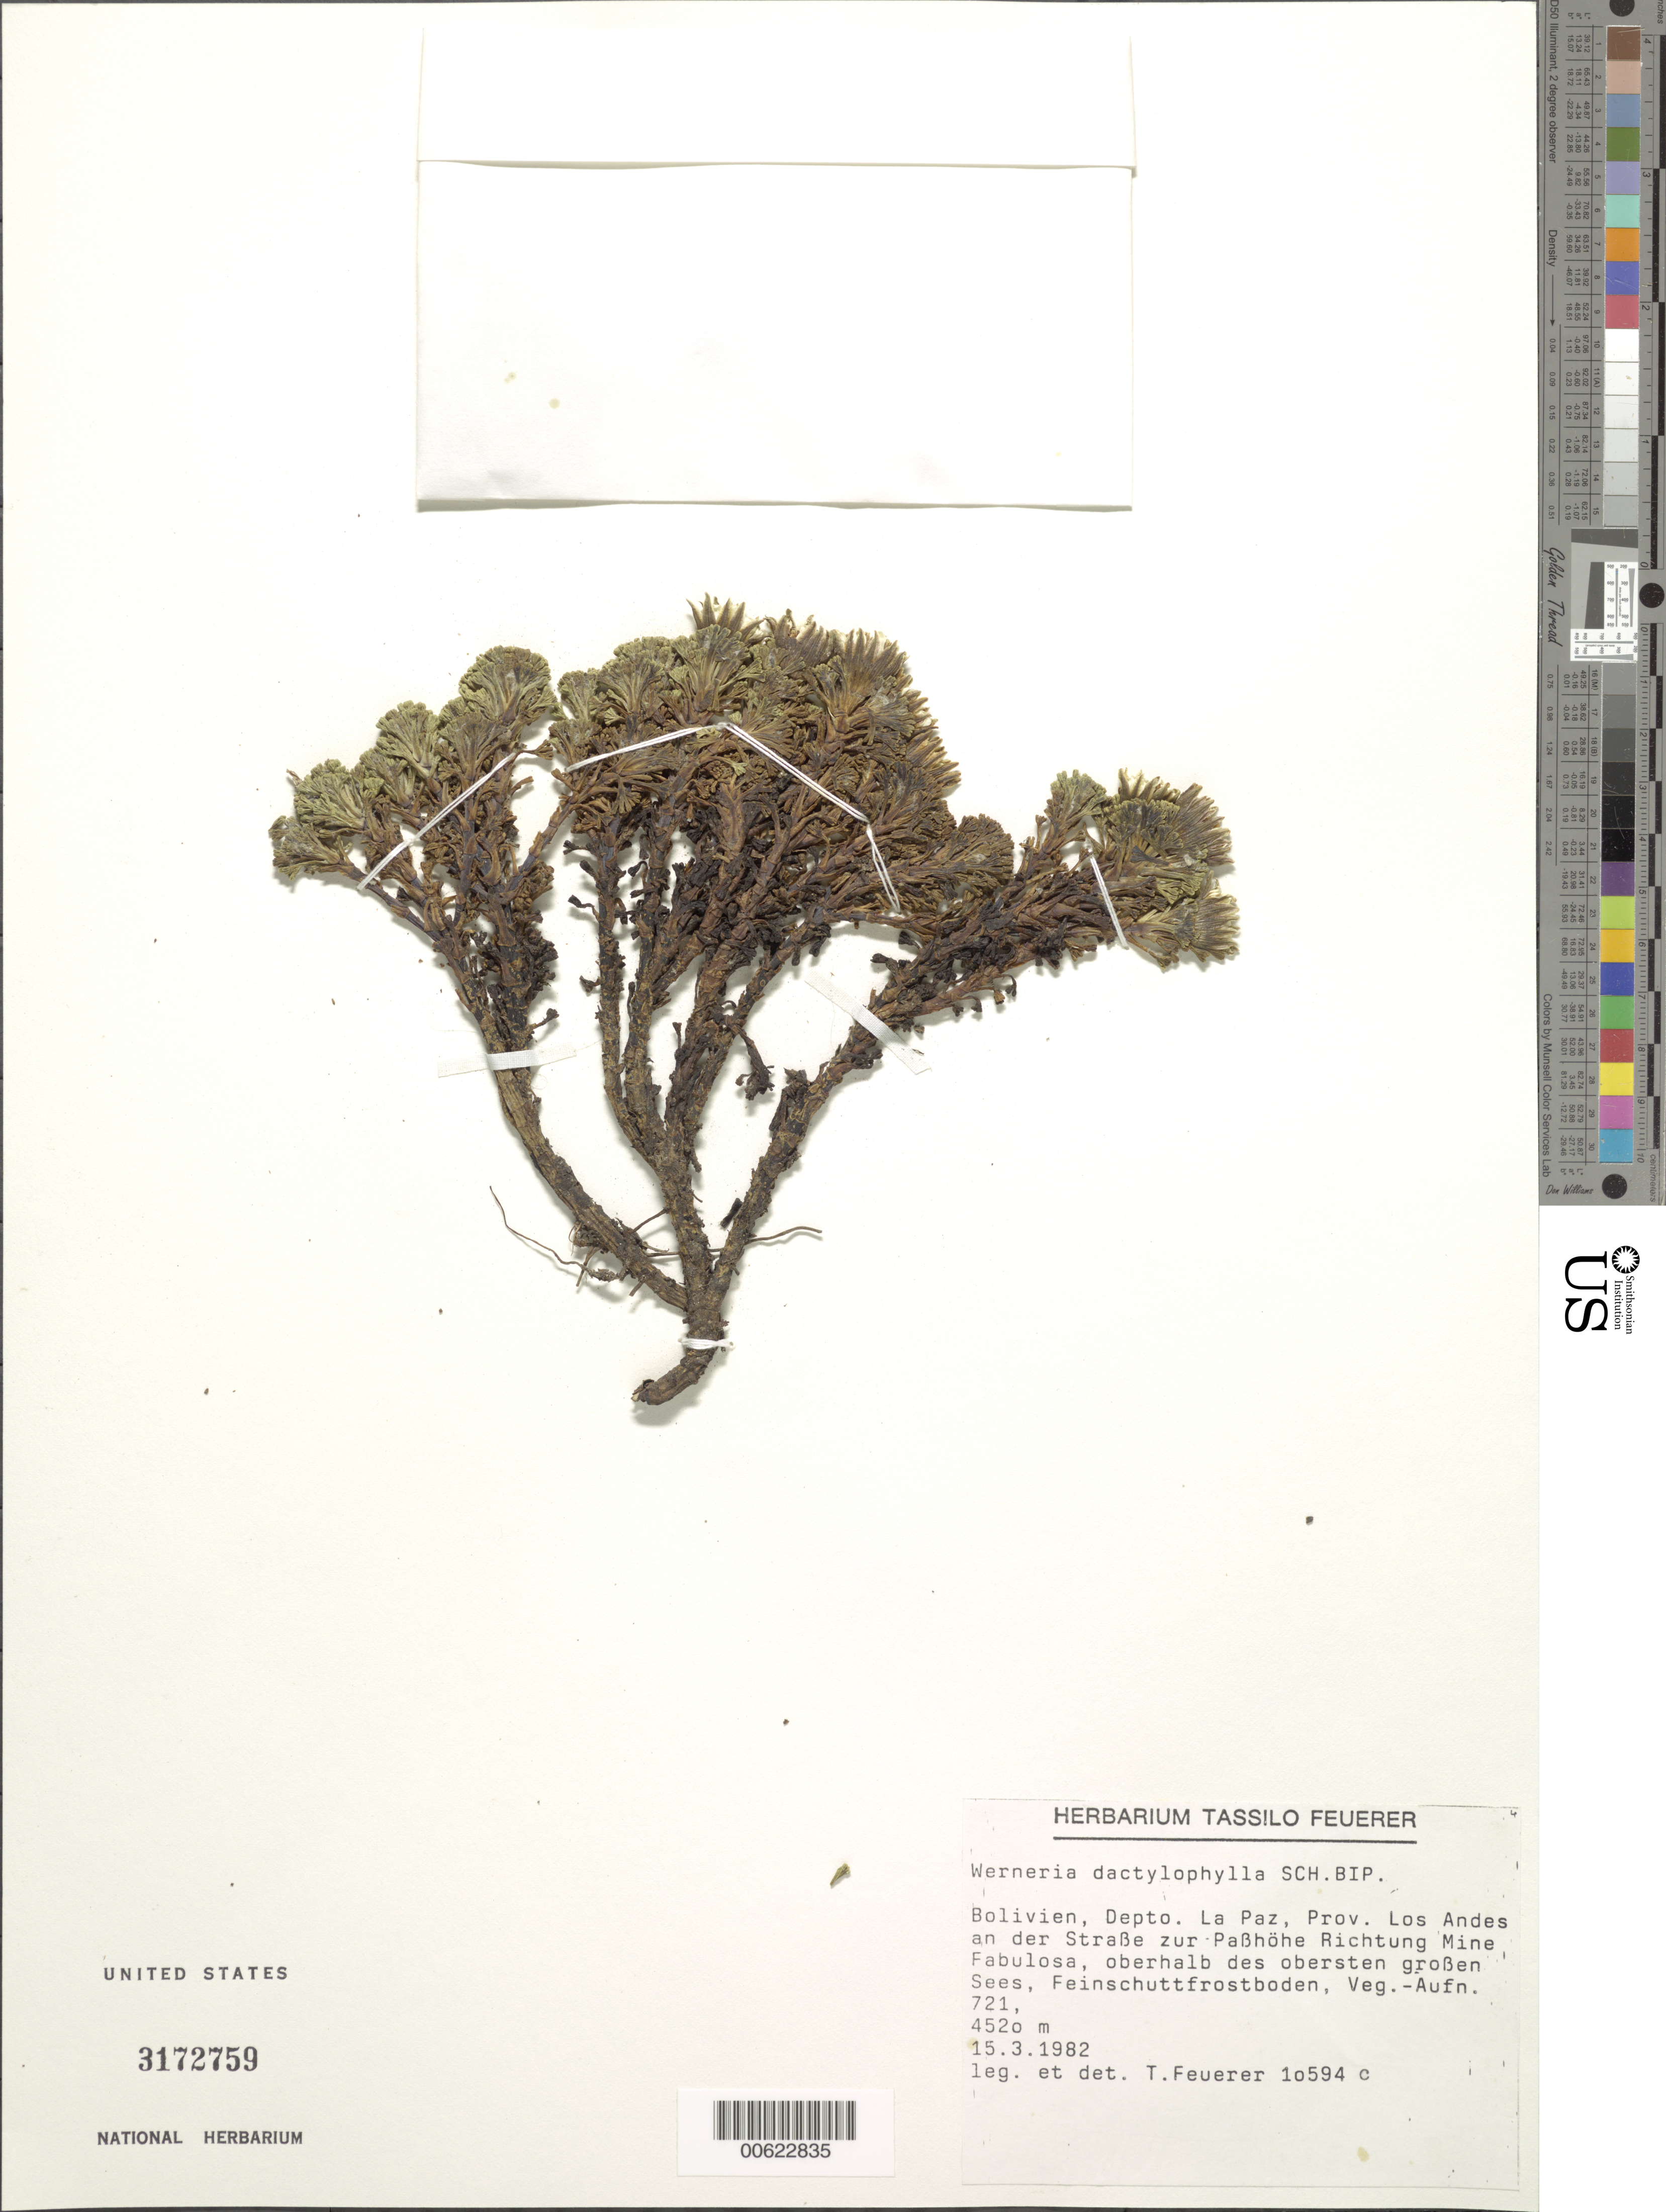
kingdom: Plantae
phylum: Tracheophyta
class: Magnoliopsida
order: Asterales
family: Asteraceae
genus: Xenophyllum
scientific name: Xenophyllum dactylophyllum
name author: (Sch. Bip.) V.A. Funk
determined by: Funk, Vicki A., (BOT), Smithsonian Institution - National Museum of Natural History (UNITED STATES)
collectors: T. Feuerer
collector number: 10594c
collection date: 1982-03-15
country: Bolivia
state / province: La Paz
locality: Los Andes: An der Strabe zur Phßhöhe Richtung Mine Fabulosa, oberhalb des obersten großen Sees, Feinschuttfrostboden, Veg.-Aufn. 721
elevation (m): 4520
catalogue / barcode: US 3172759